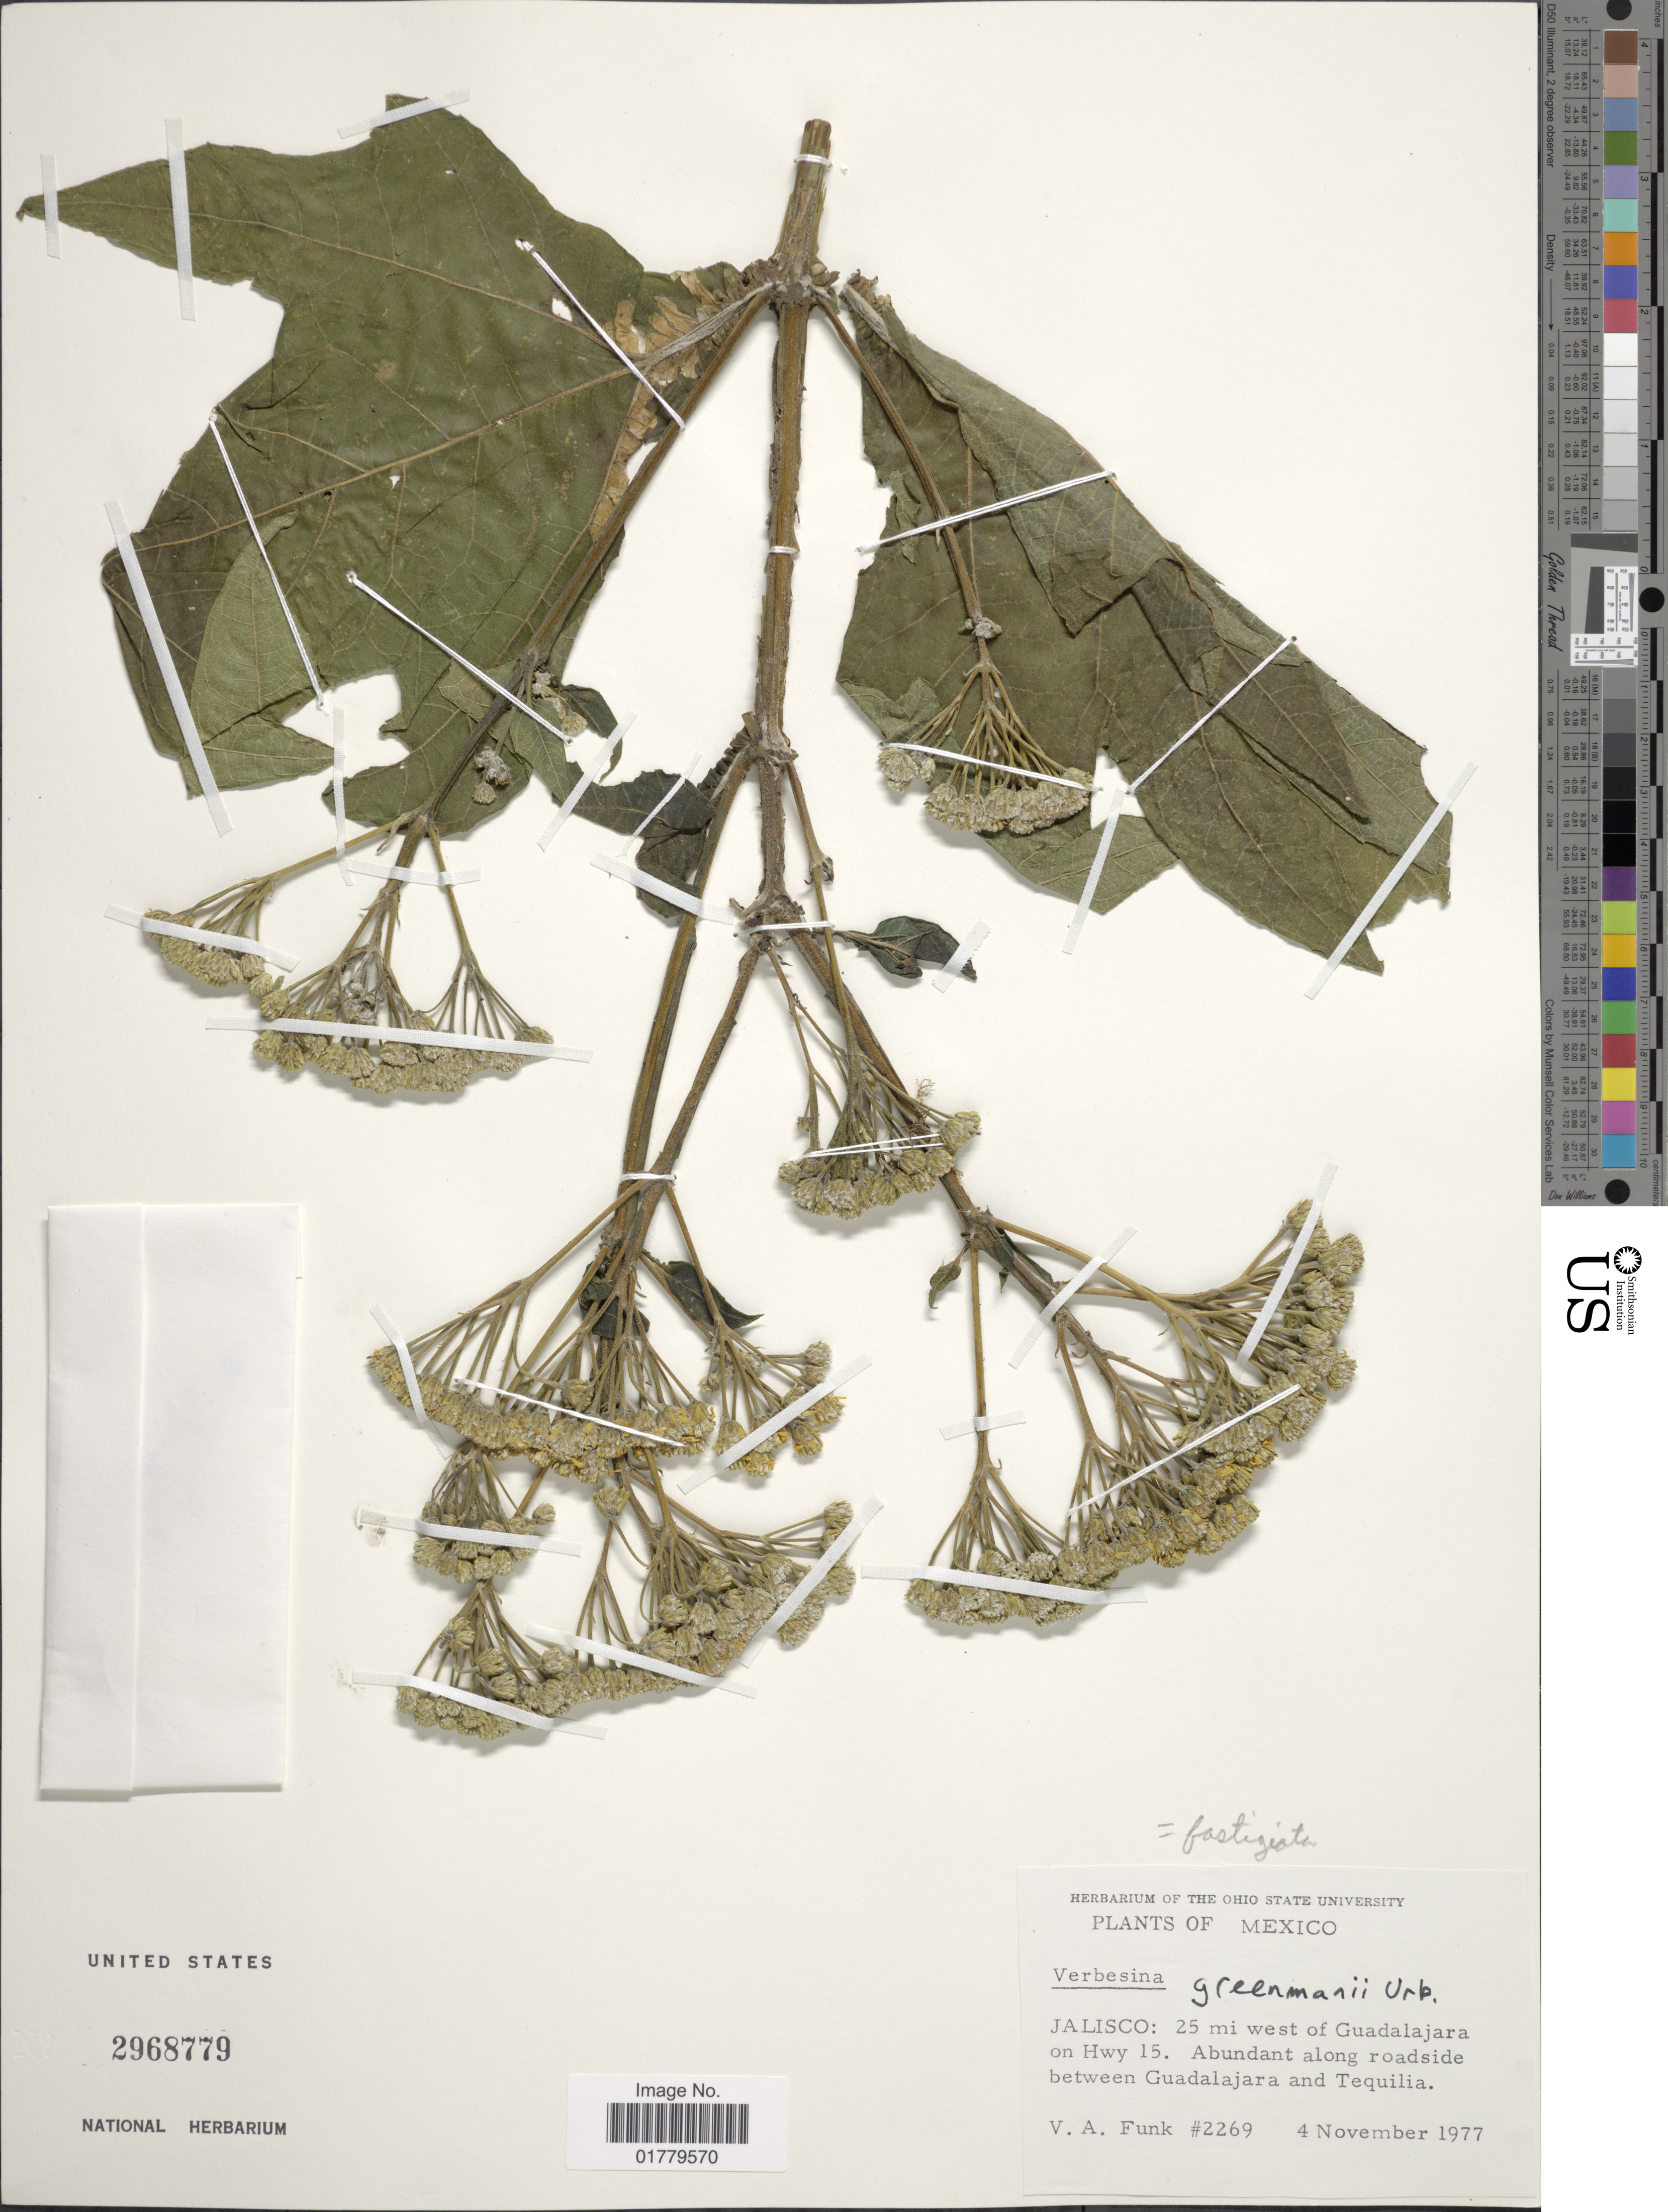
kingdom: Plantae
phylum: Tracheophyta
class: Magnoliopsida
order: Asterales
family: Asteraceae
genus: Verbesina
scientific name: Verbesina fastigiata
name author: B.L. Rob. & Greenm.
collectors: V. Funk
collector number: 2269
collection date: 1977-11-04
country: Mexico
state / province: Jalisco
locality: Jalisco: 25 mi west of Guadalajara on Hwy 15. Abundant along roadside between Guadalajara and Tequilia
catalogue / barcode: US 2968779